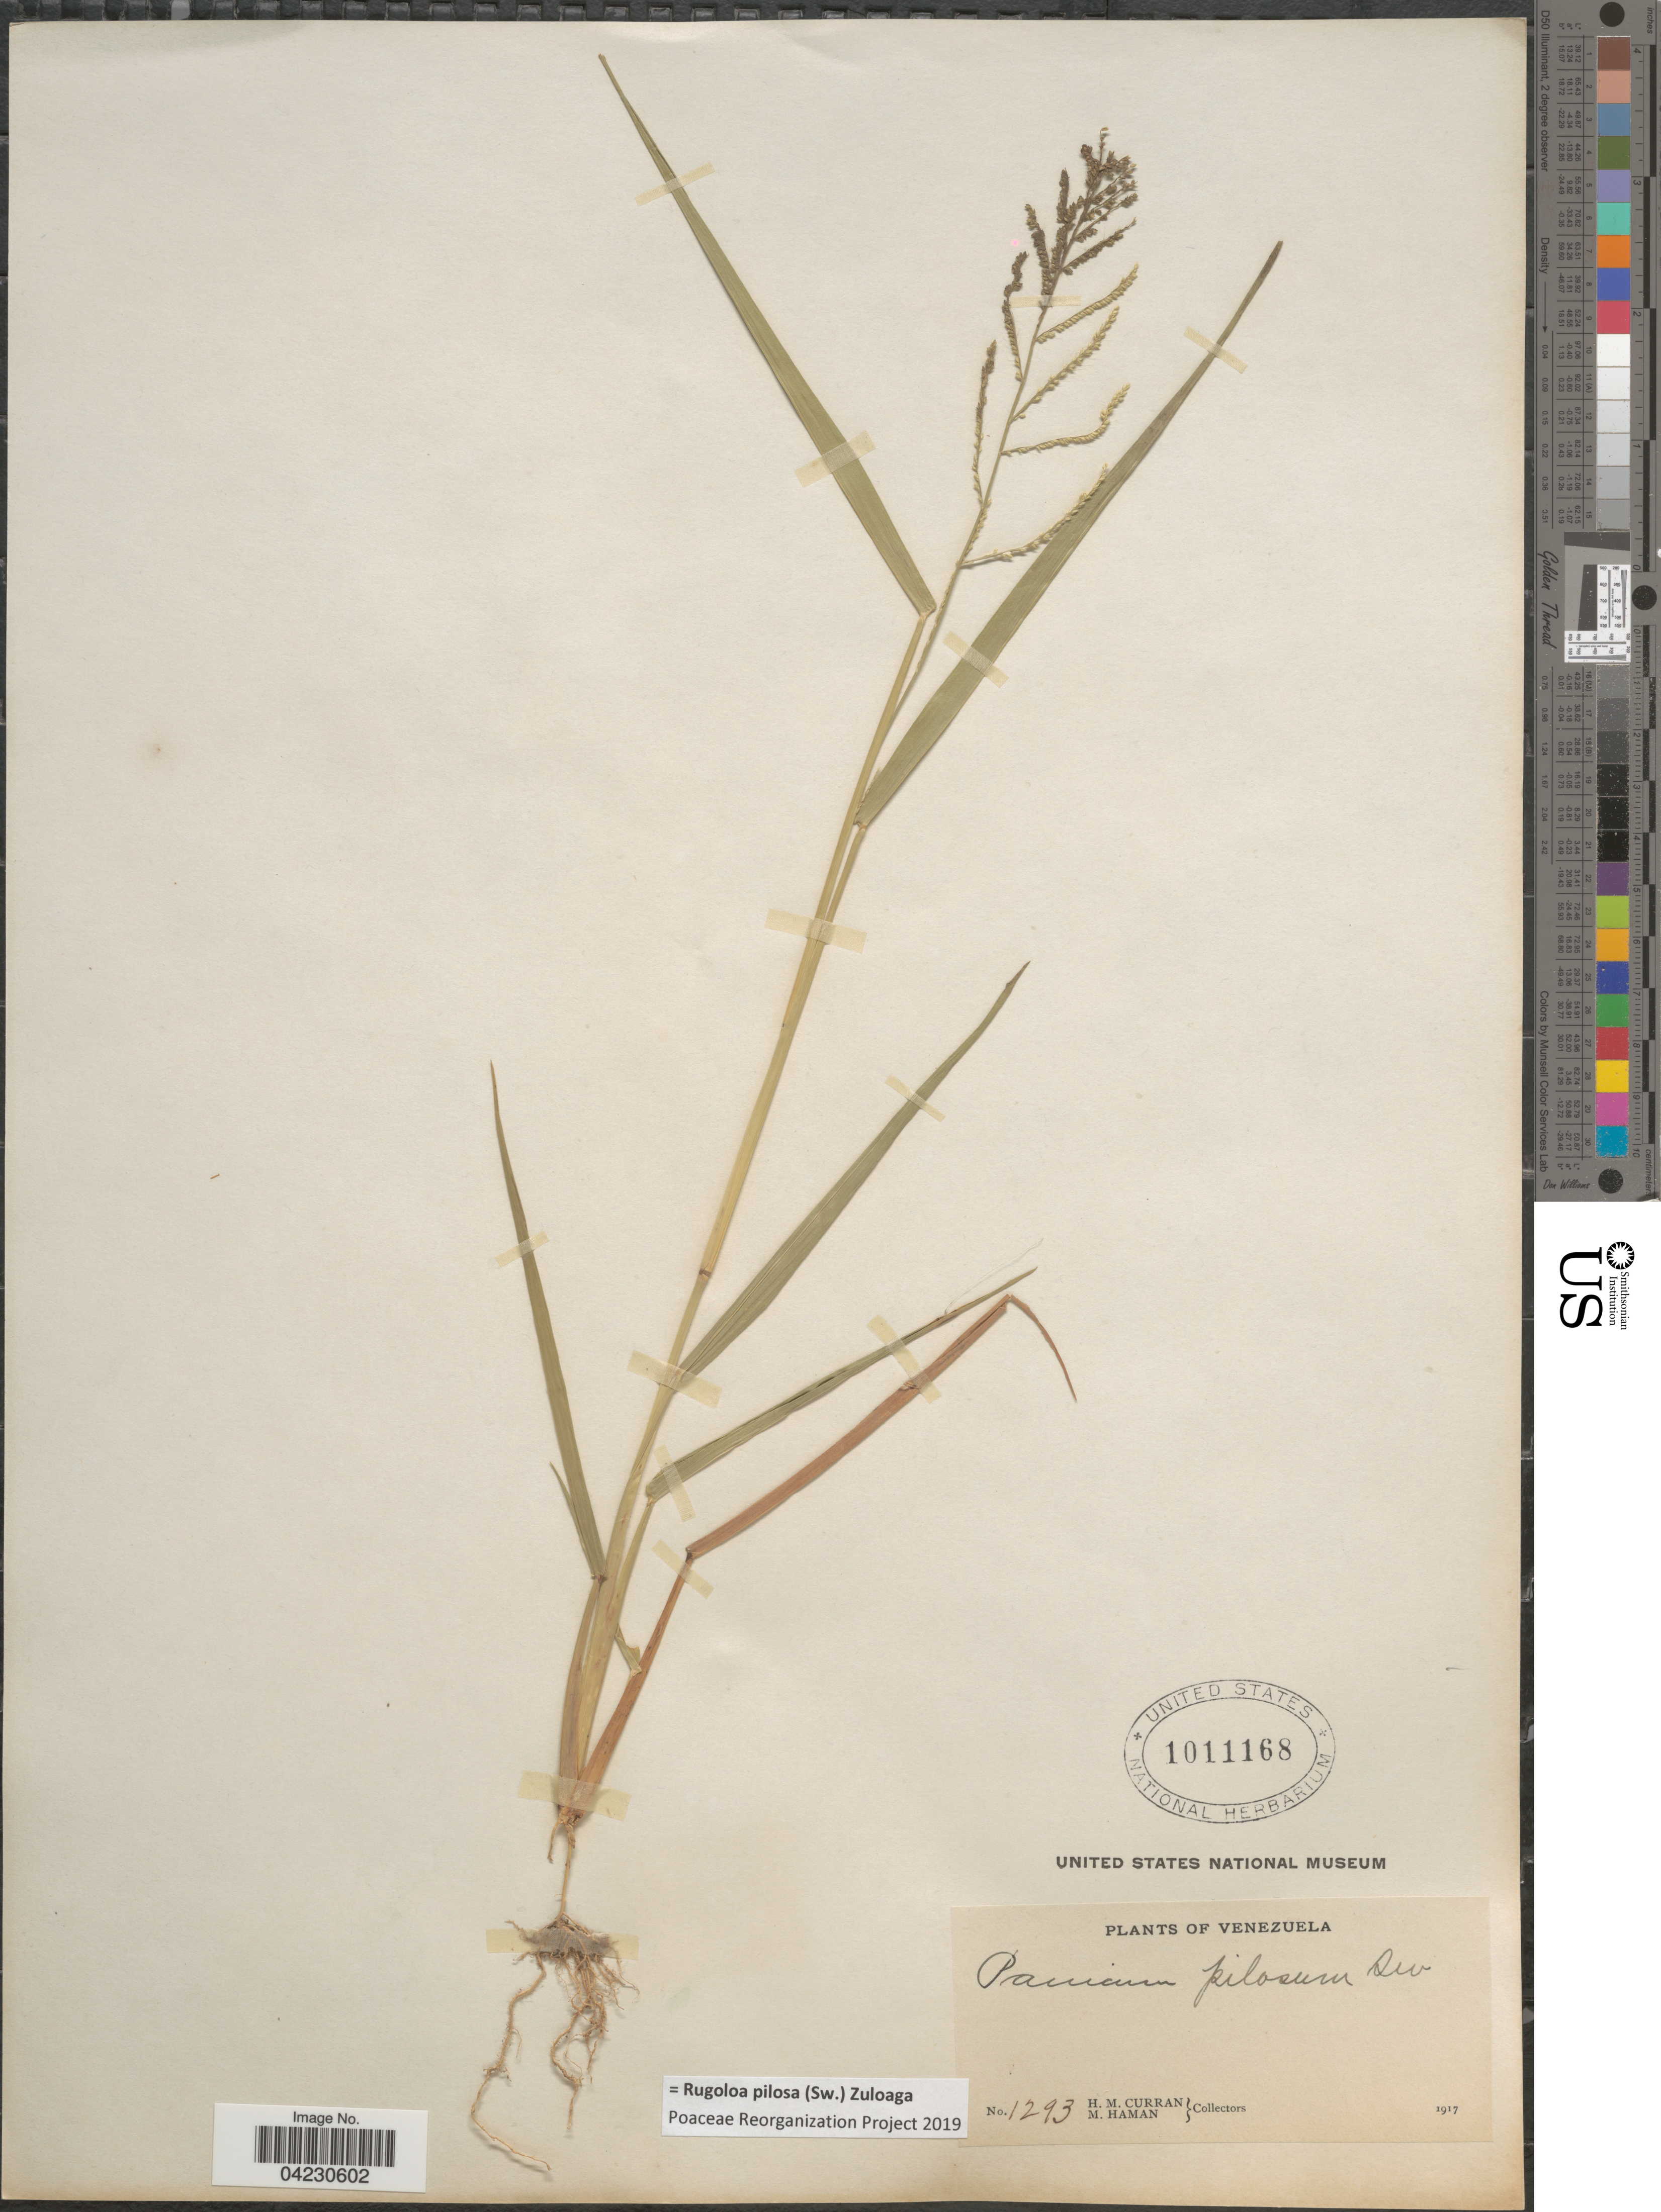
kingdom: Plantae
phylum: Tracheophyta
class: Liliopsida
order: Poales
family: Poaceae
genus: Rugoloa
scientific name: Rugoloa pilosa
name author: (Sw.) Zuloaga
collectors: H. M. Curran & M. Haman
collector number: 1293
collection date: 1917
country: Venezuela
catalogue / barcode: US 1011168